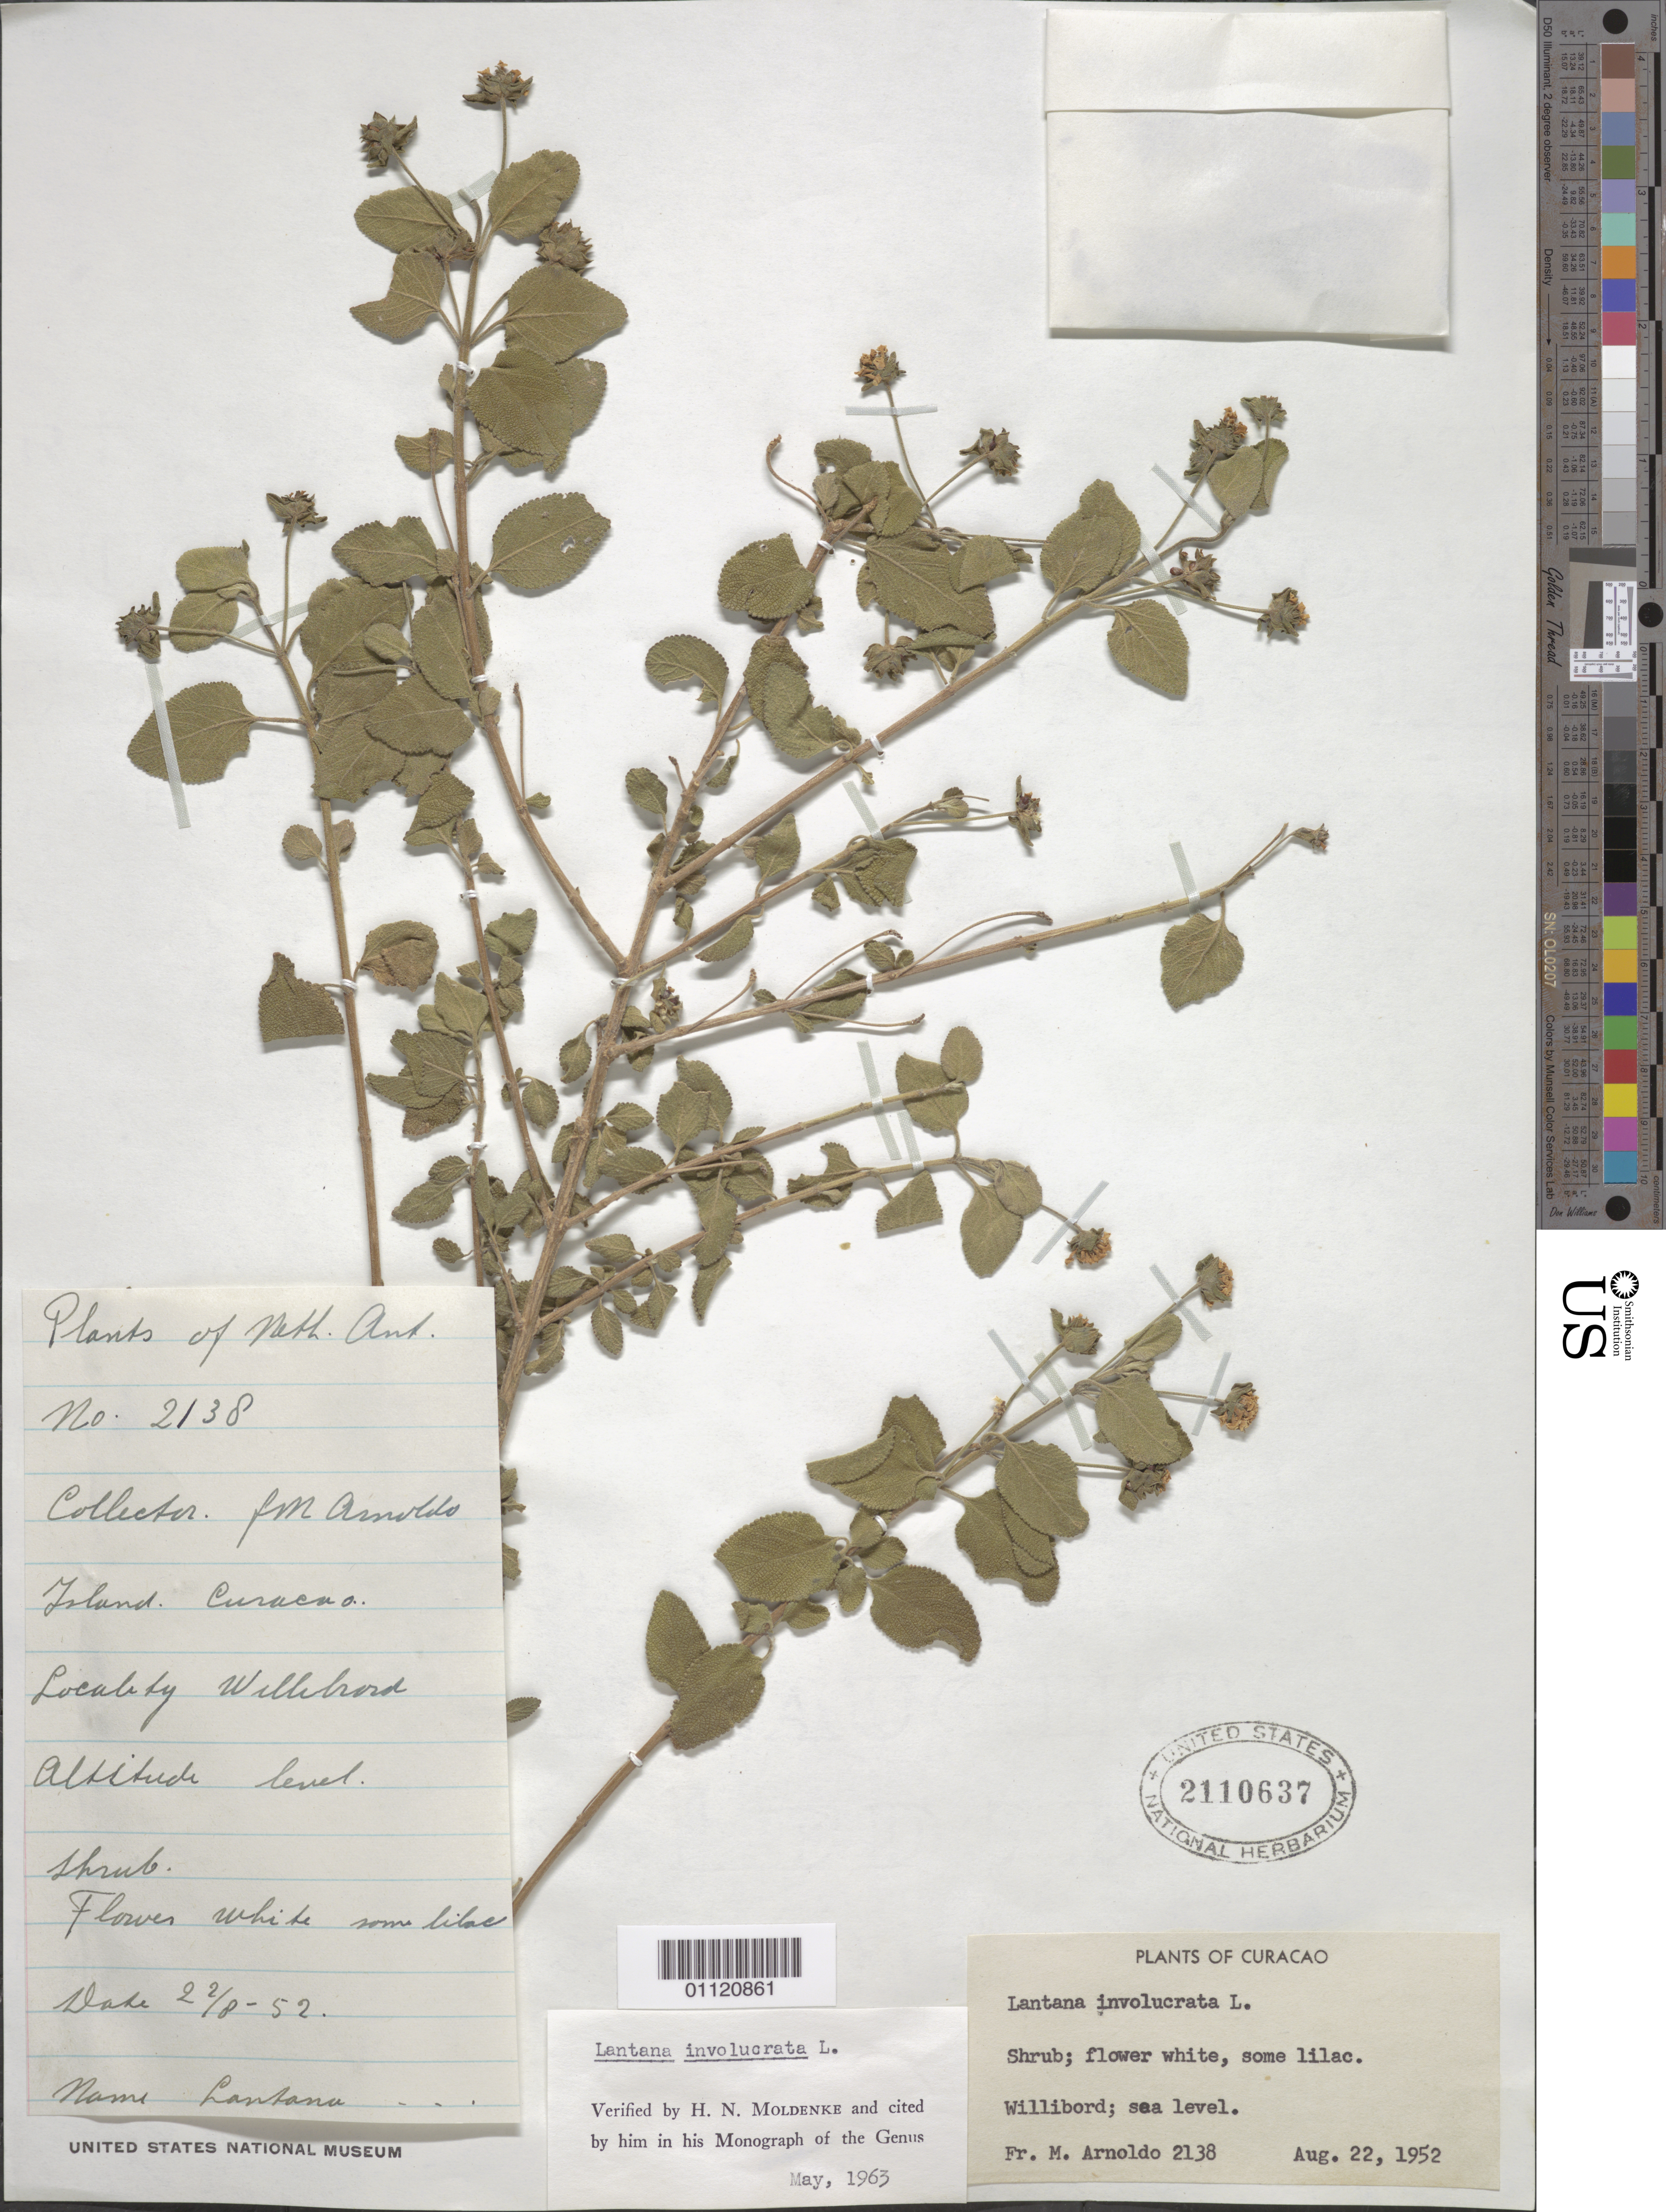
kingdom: Plantae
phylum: Tracheophyta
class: Magnoliopsida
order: Lamiales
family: Verbenaceae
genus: Lantana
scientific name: Lantana involucrata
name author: L.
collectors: N. Arnoldo-Broeders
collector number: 2138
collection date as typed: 22 Aug 1952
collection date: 1952-08-22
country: Curaçao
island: Curaçao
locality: Willibord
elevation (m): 0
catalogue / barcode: US 2110637